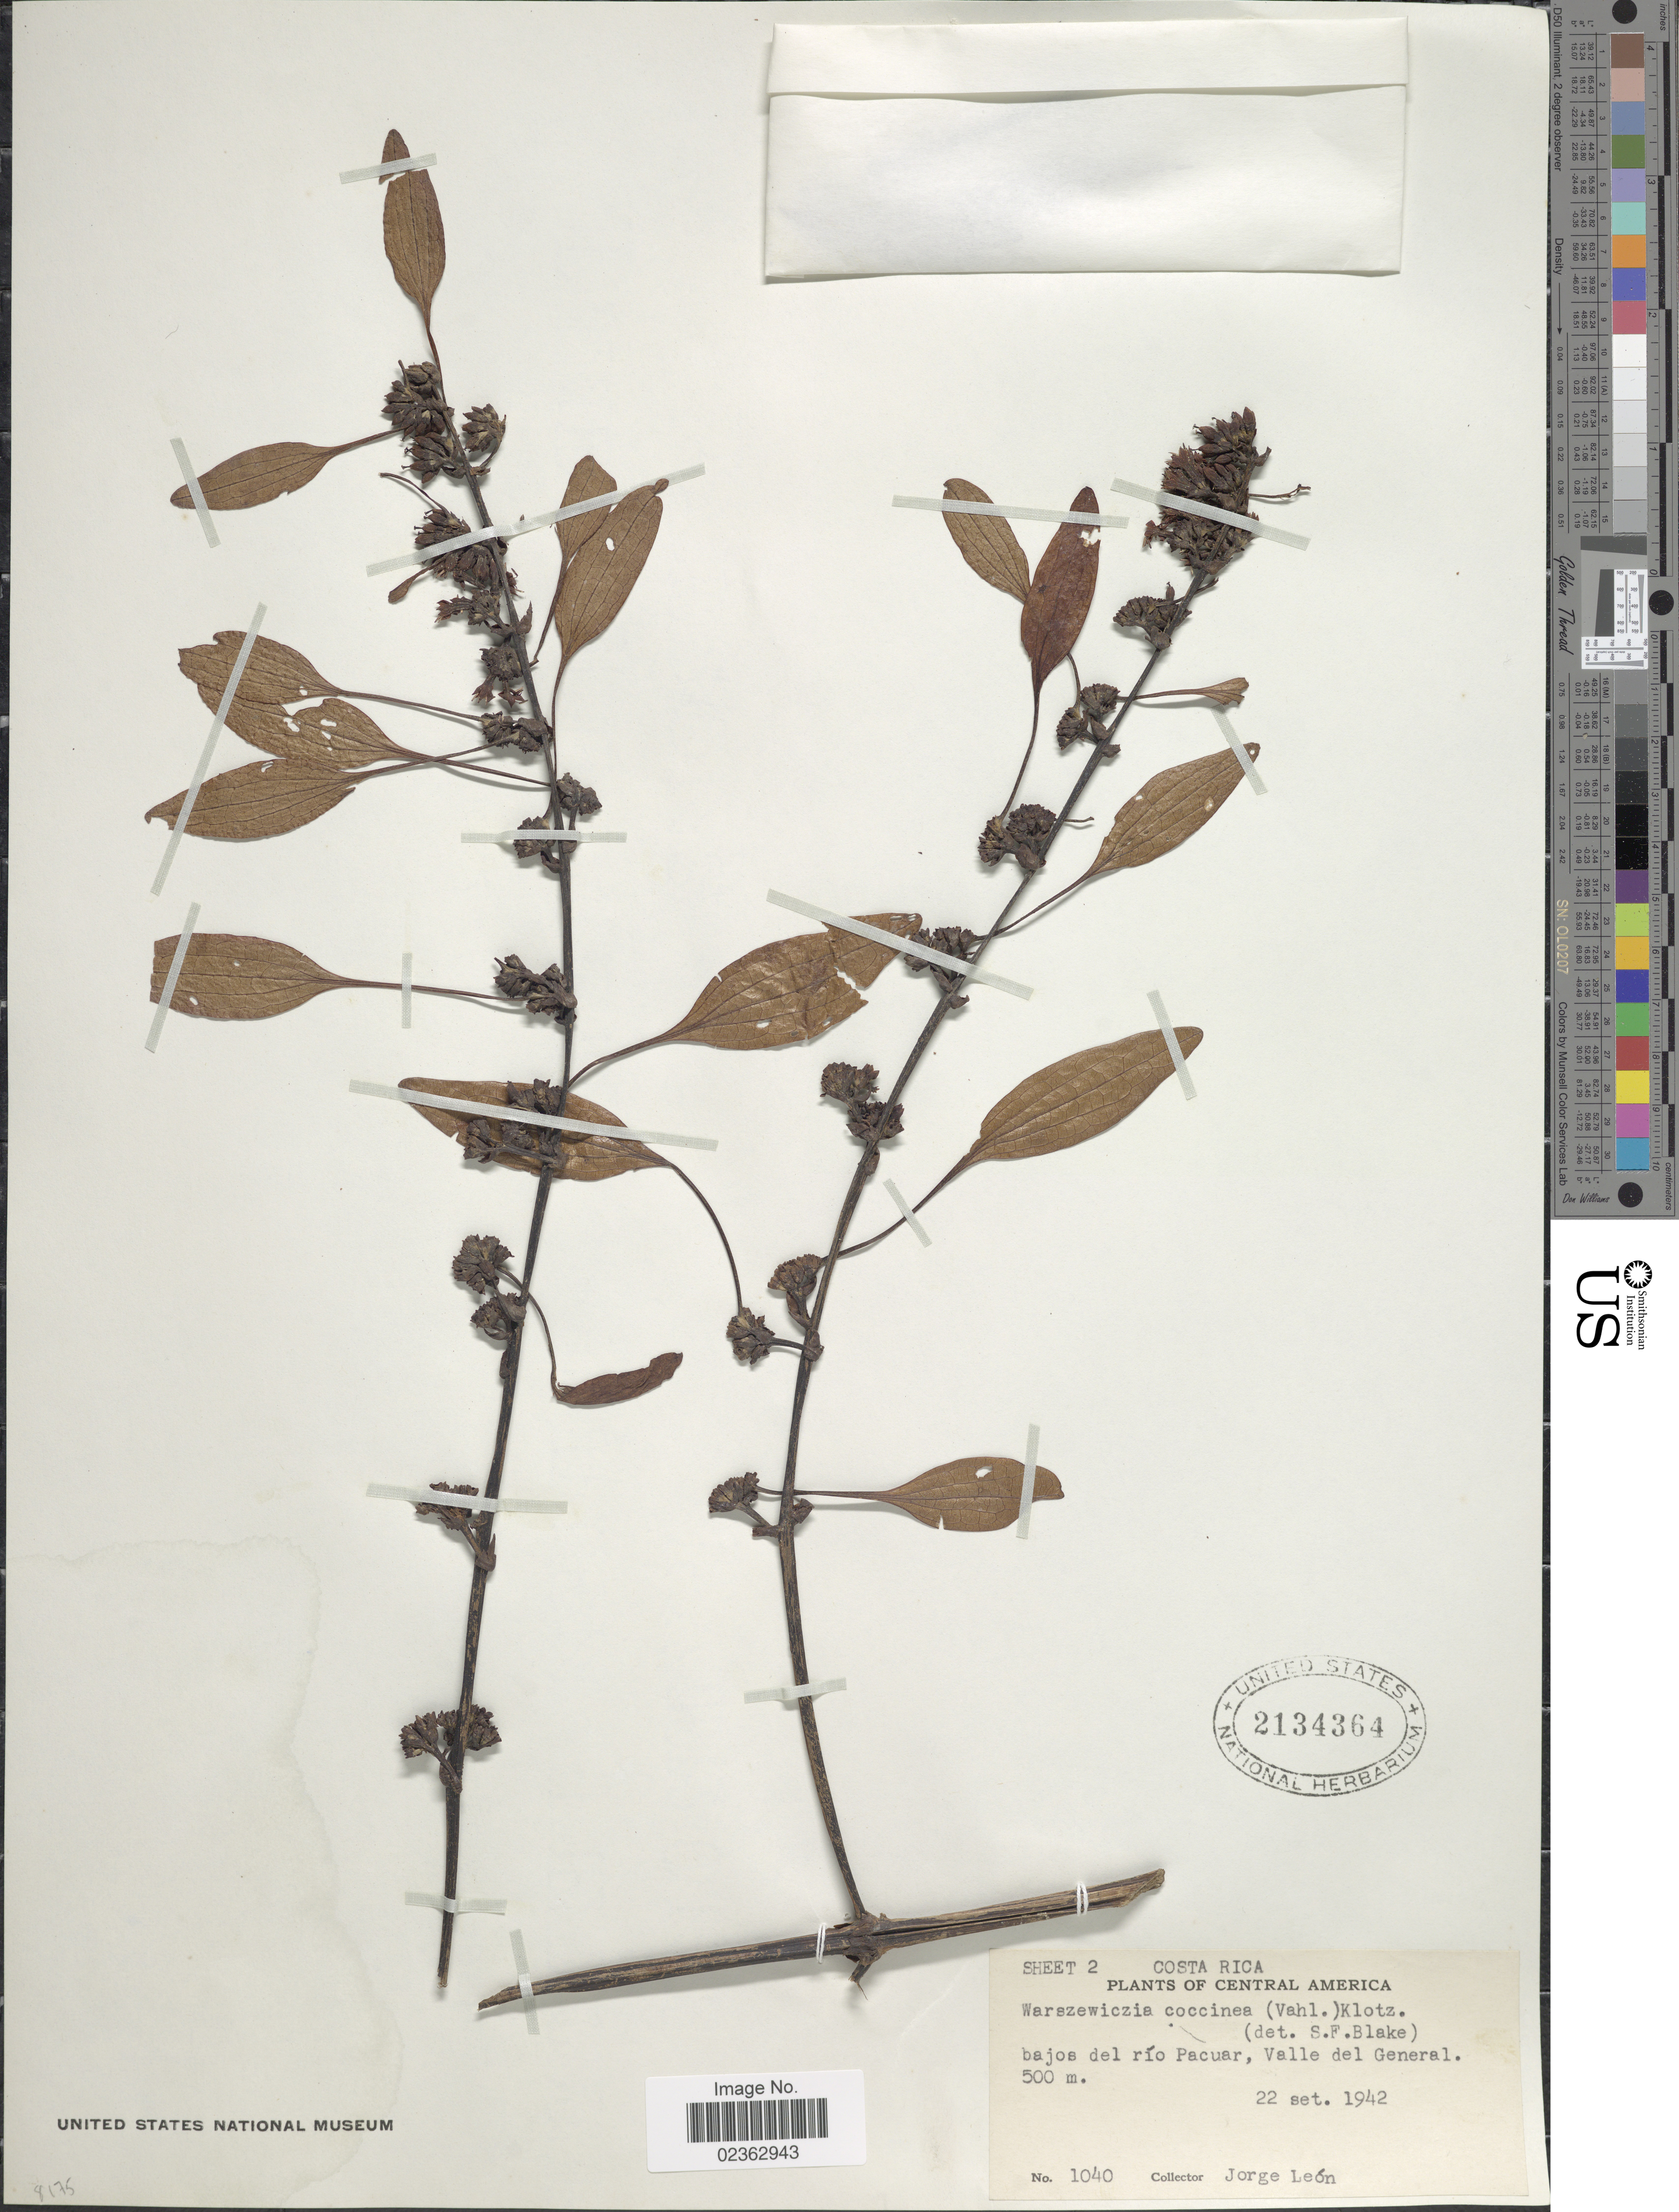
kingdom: Plantae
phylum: Tracheophyta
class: Magnoliopsida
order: Gentianales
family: Rubiaceae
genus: Warszewiczia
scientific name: Warszewiczia coccinea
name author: (Vahl) Klotzsch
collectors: J. León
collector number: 1040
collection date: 1942-09-22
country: Costa Rica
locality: Bajos del rio Pacuar, Valle del General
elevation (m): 500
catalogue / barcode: US 2134364